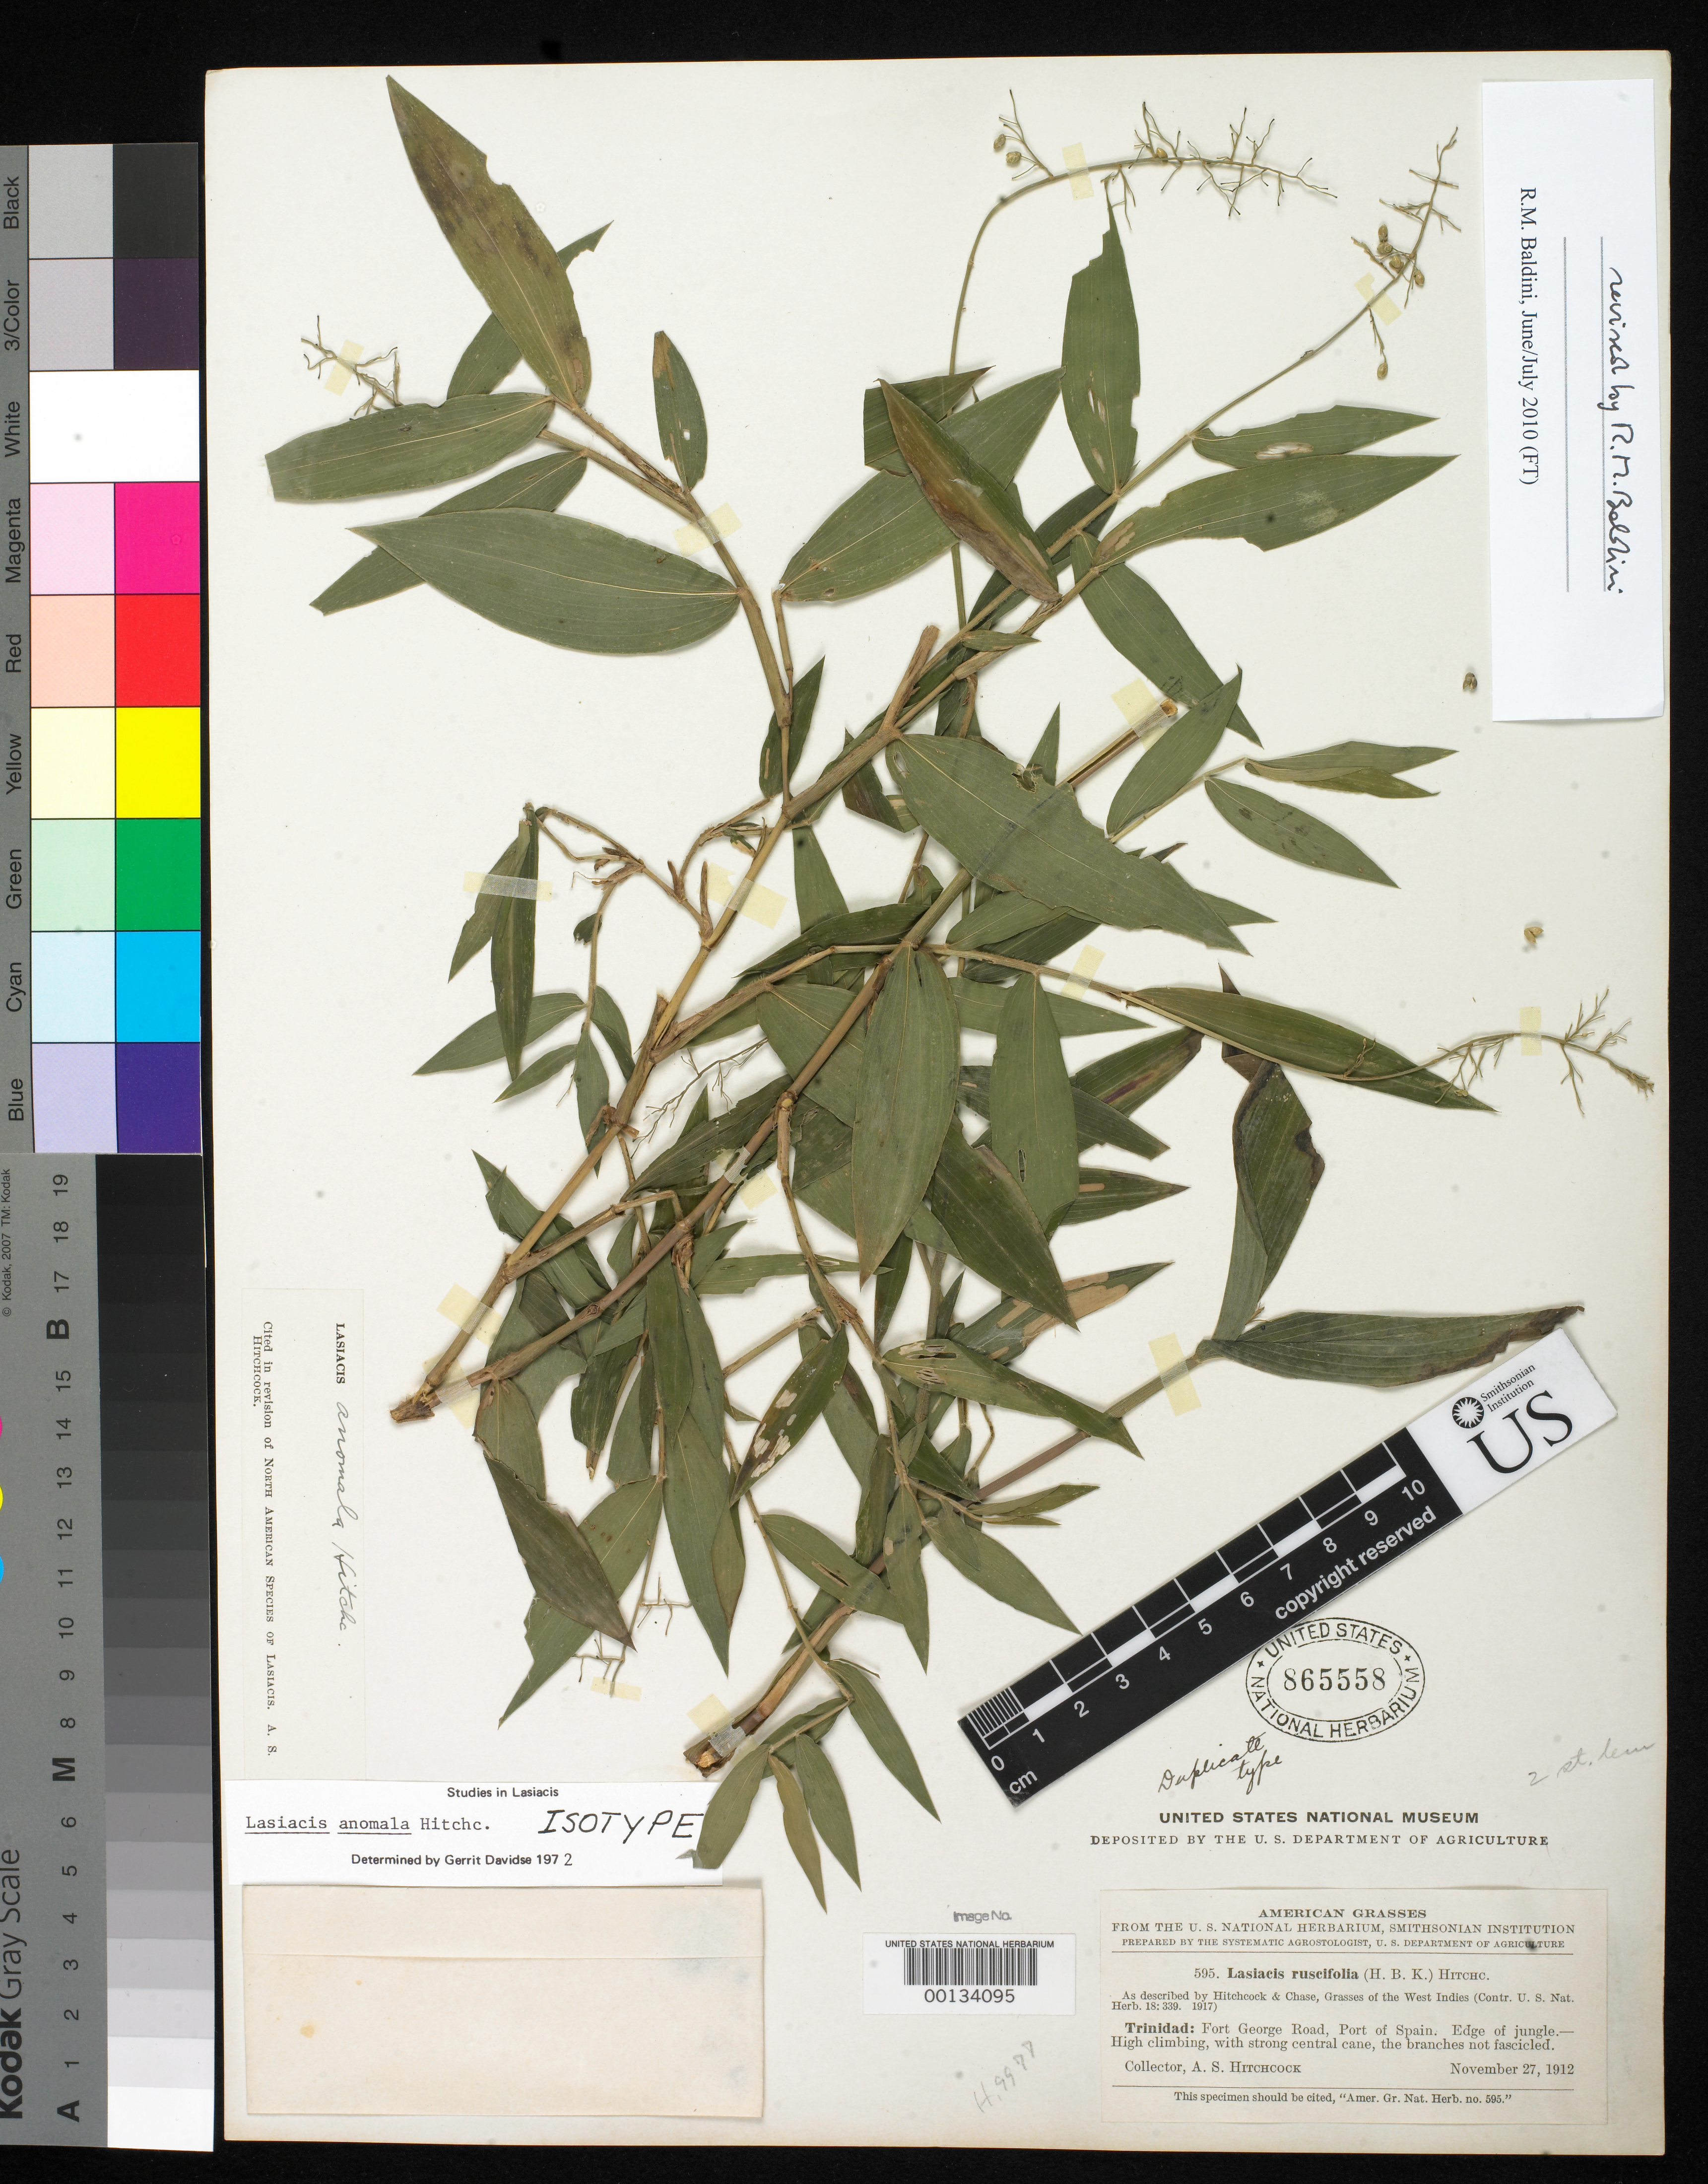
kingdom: Plantae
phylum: Tracheophyta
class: Liliopsida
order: Poales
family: Poaceae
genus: Lasiacis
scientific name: Lasiacis anomala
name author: Hitchc.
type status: Isotype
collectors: A. S. Hitchcock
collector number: Amer. Gr. Nat. Herb. 595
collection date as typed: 27 Nov 1912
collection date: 1912-11-27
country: Trinidad and Tobago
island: Trinidad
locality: Fort George rd., Port of Spain.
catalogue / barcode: US 865558